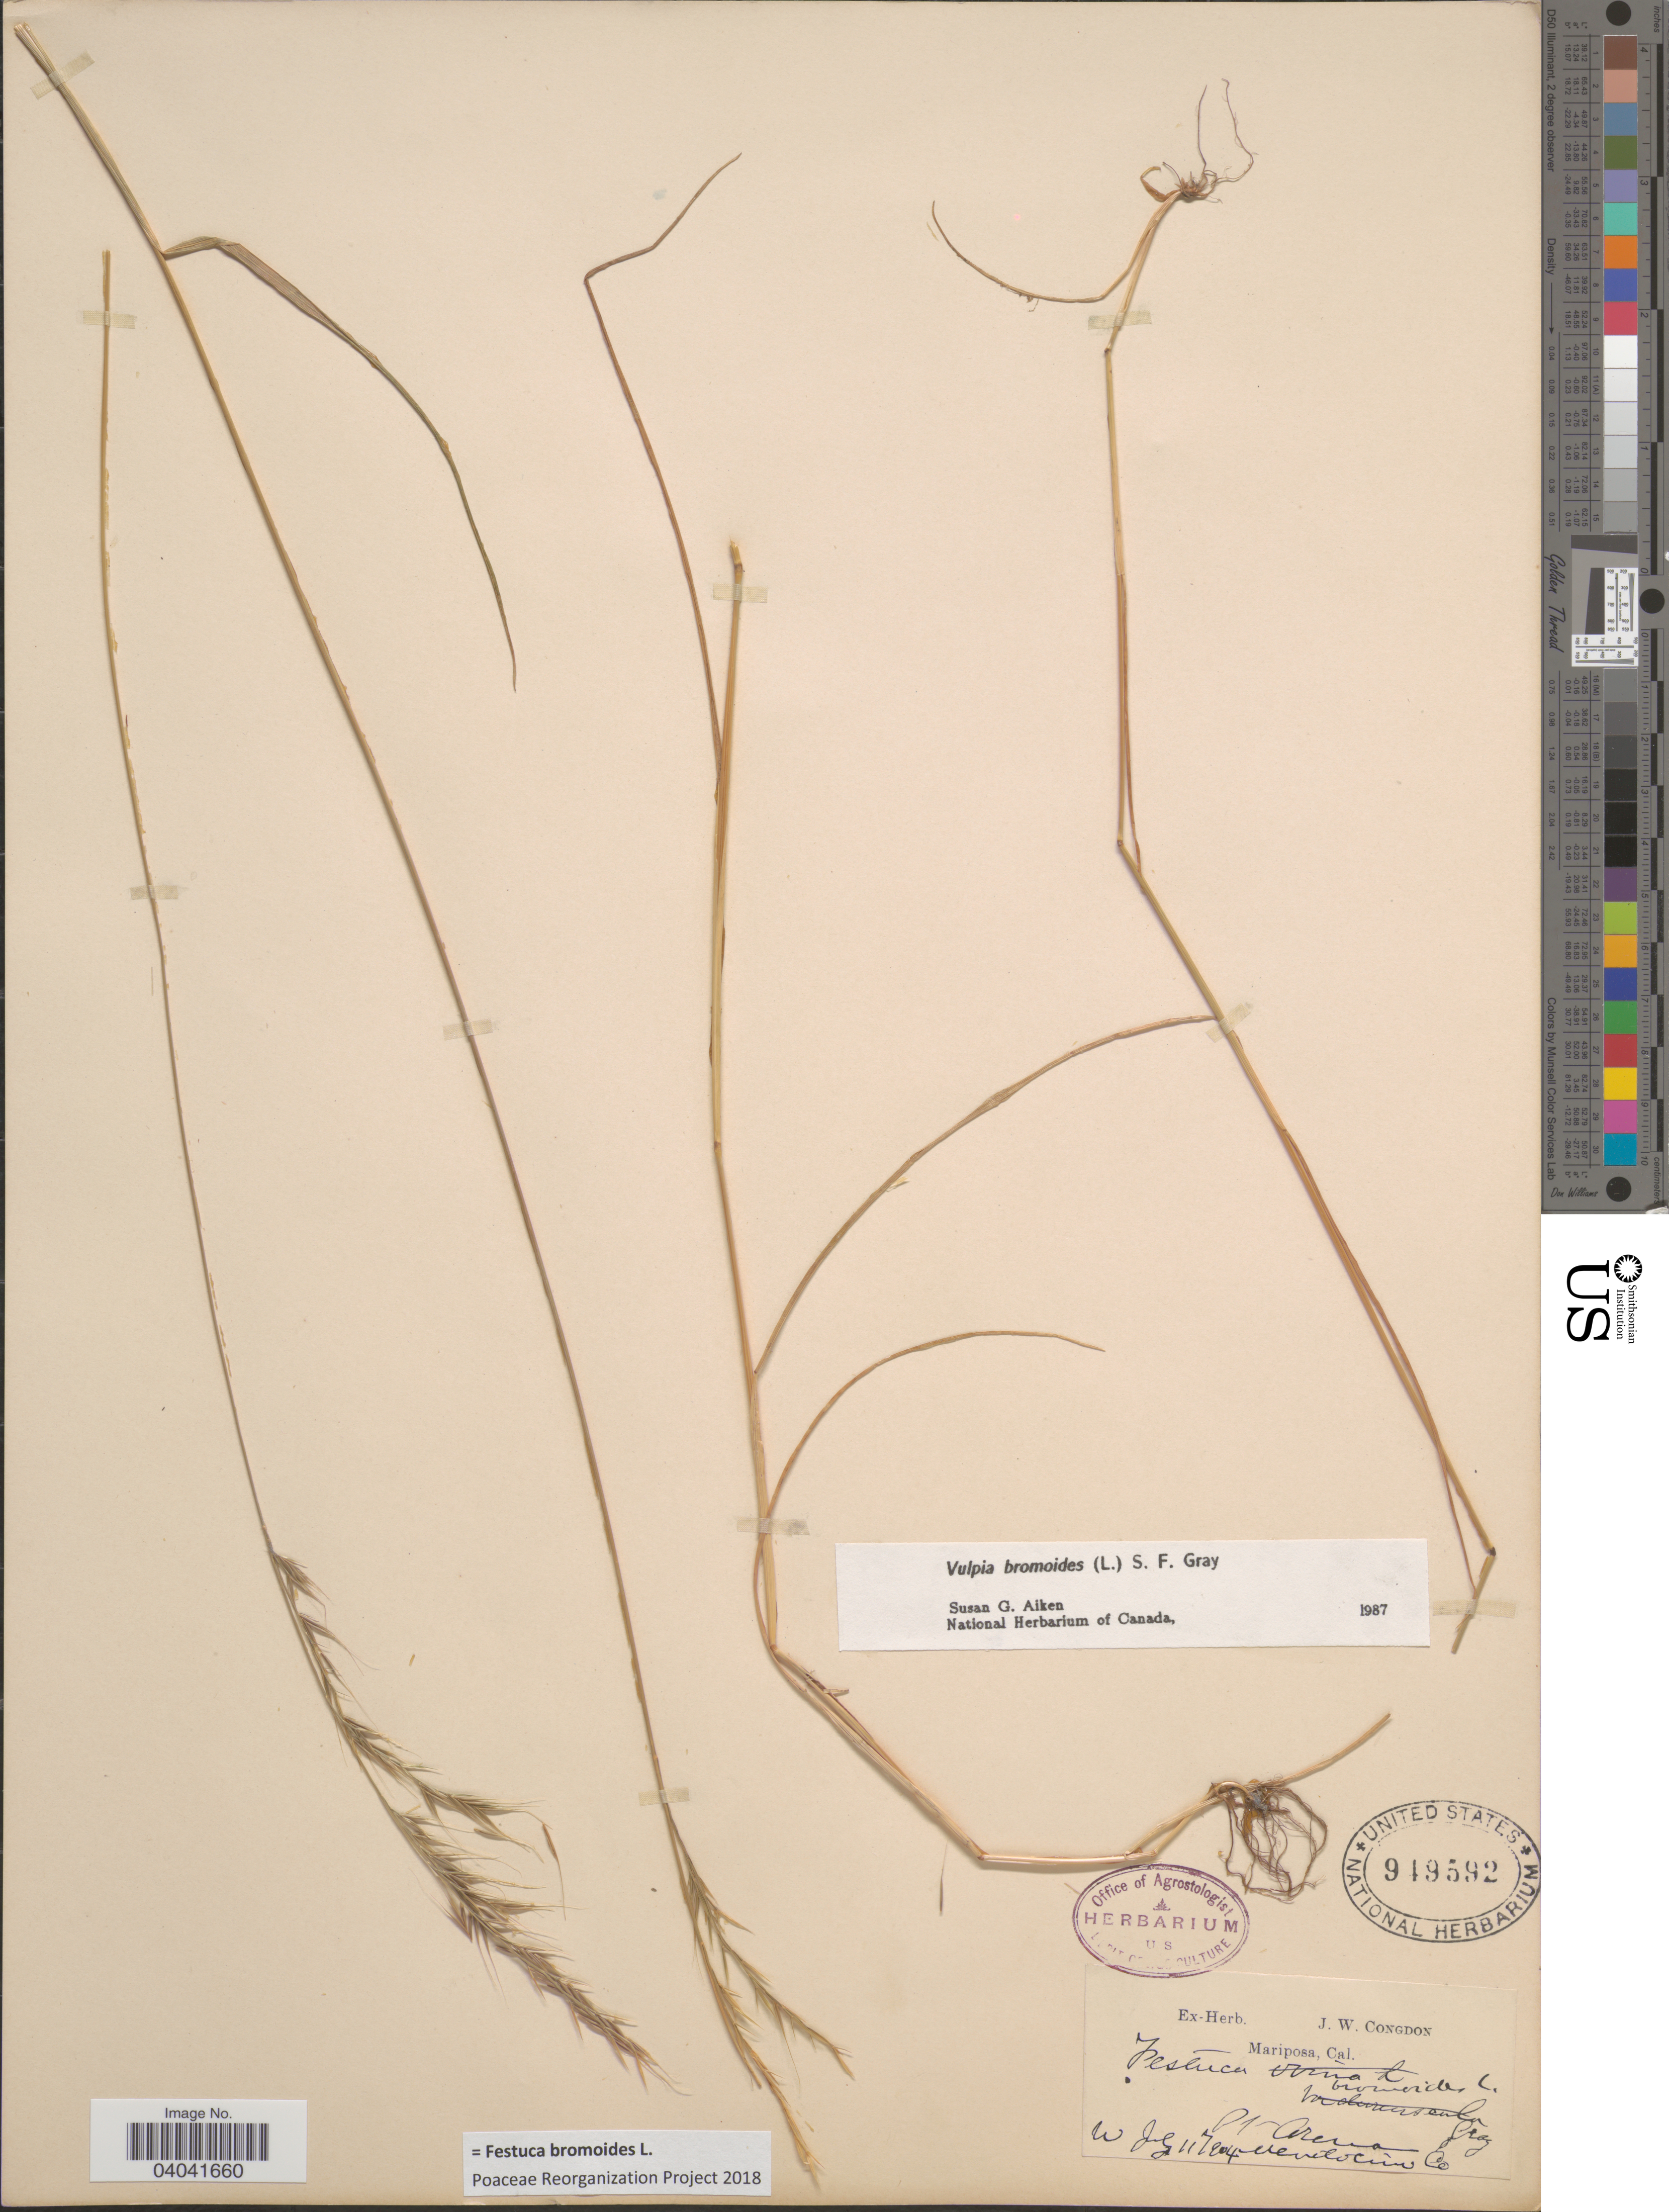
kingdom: Plantae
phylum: Tracheophyta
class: Liliopsida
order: Poales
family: Poaceae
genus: Festuca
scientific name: Festuca bromoides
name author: L.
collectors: ex herb. J. W. Congdon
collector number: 20*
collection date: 1904-07-11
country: United States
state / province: California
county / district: Mendocino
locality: Pt. Arena. Mendocino Co.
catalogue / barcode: US 949592